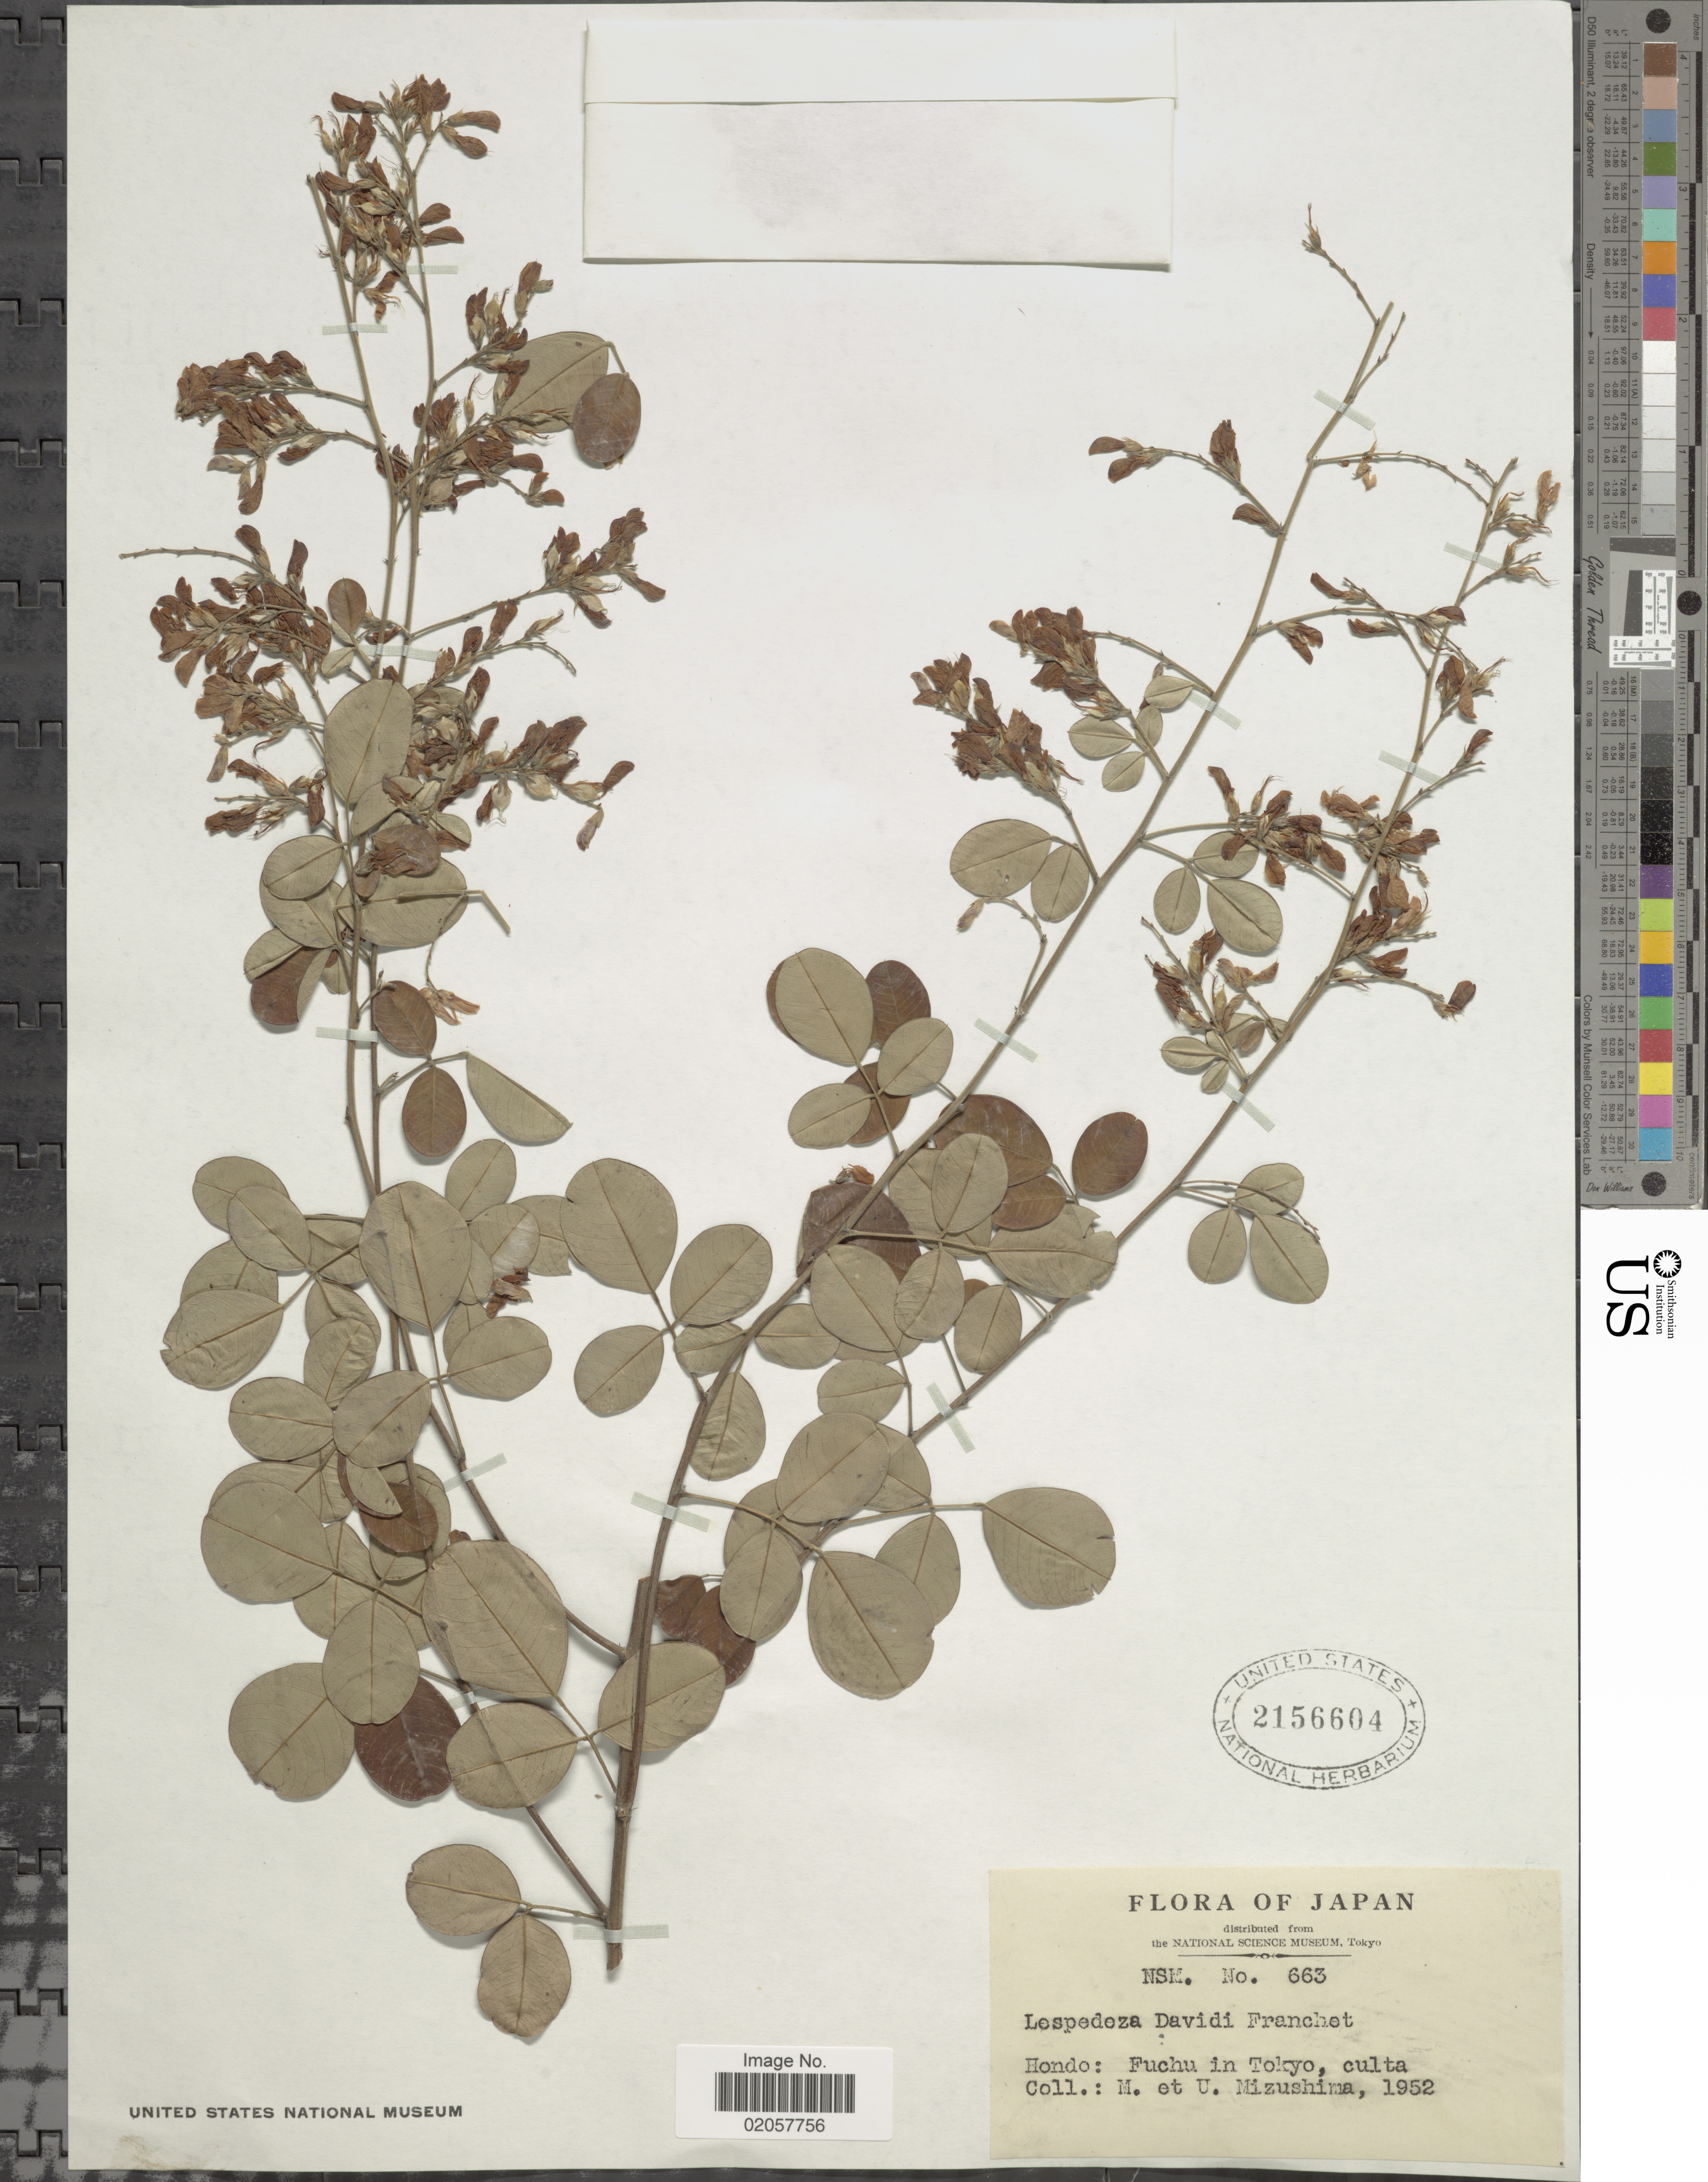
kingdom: Plantae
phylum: Tracheophyta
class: Magnoliopsida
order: Fabales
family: Fabaceae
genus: Lespedeza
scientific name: Lespedeza davidii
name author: Franch.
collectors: M. Mizushima & U. Mizushima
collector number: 663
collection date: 1952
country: Japan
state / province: Tokyo, Federal City of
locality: Hondi: Fuchu in Tokyo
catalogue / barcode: US 2156604